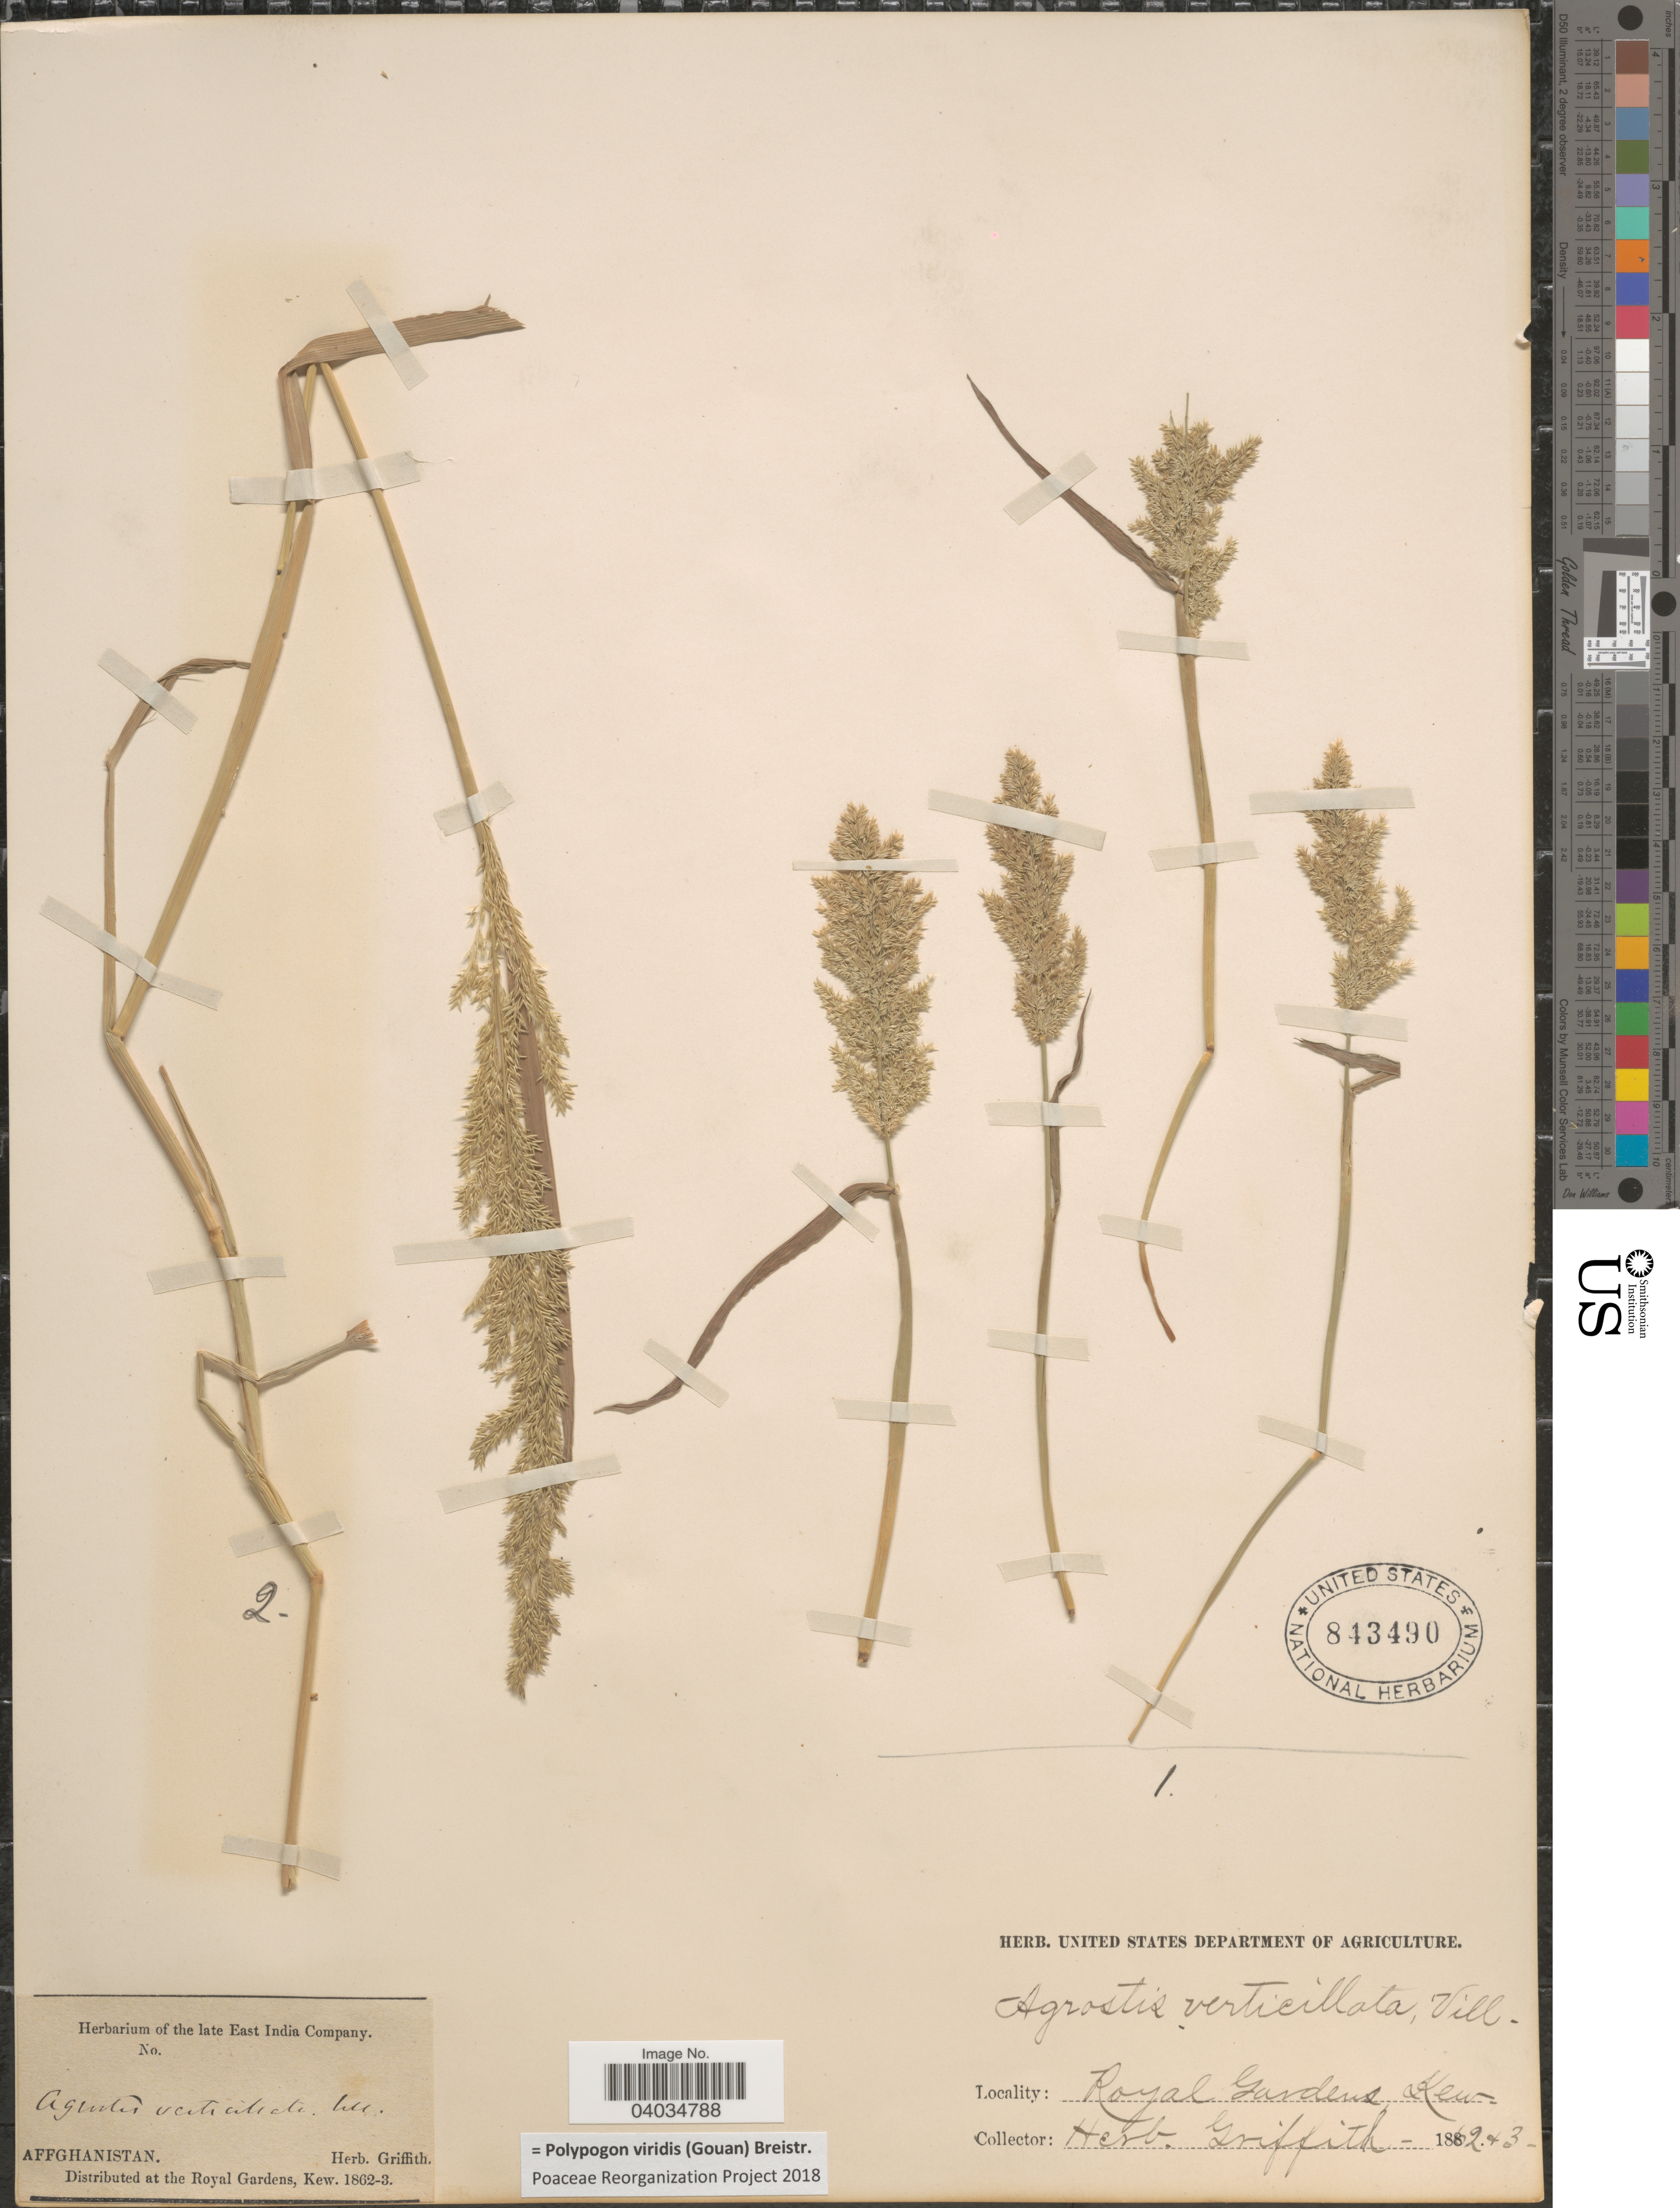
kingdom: Plantae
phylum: Tracheophyta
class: Liliopsida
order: Poales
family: Poaceae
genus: Polypogon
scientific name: Polypogon viridis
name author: (Gouan) Breistroffer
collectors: ex herb. Griffith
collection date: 1862/1863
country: United Kingdom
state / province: England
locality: Royal Gardens, Kew.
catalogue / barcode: US 843490